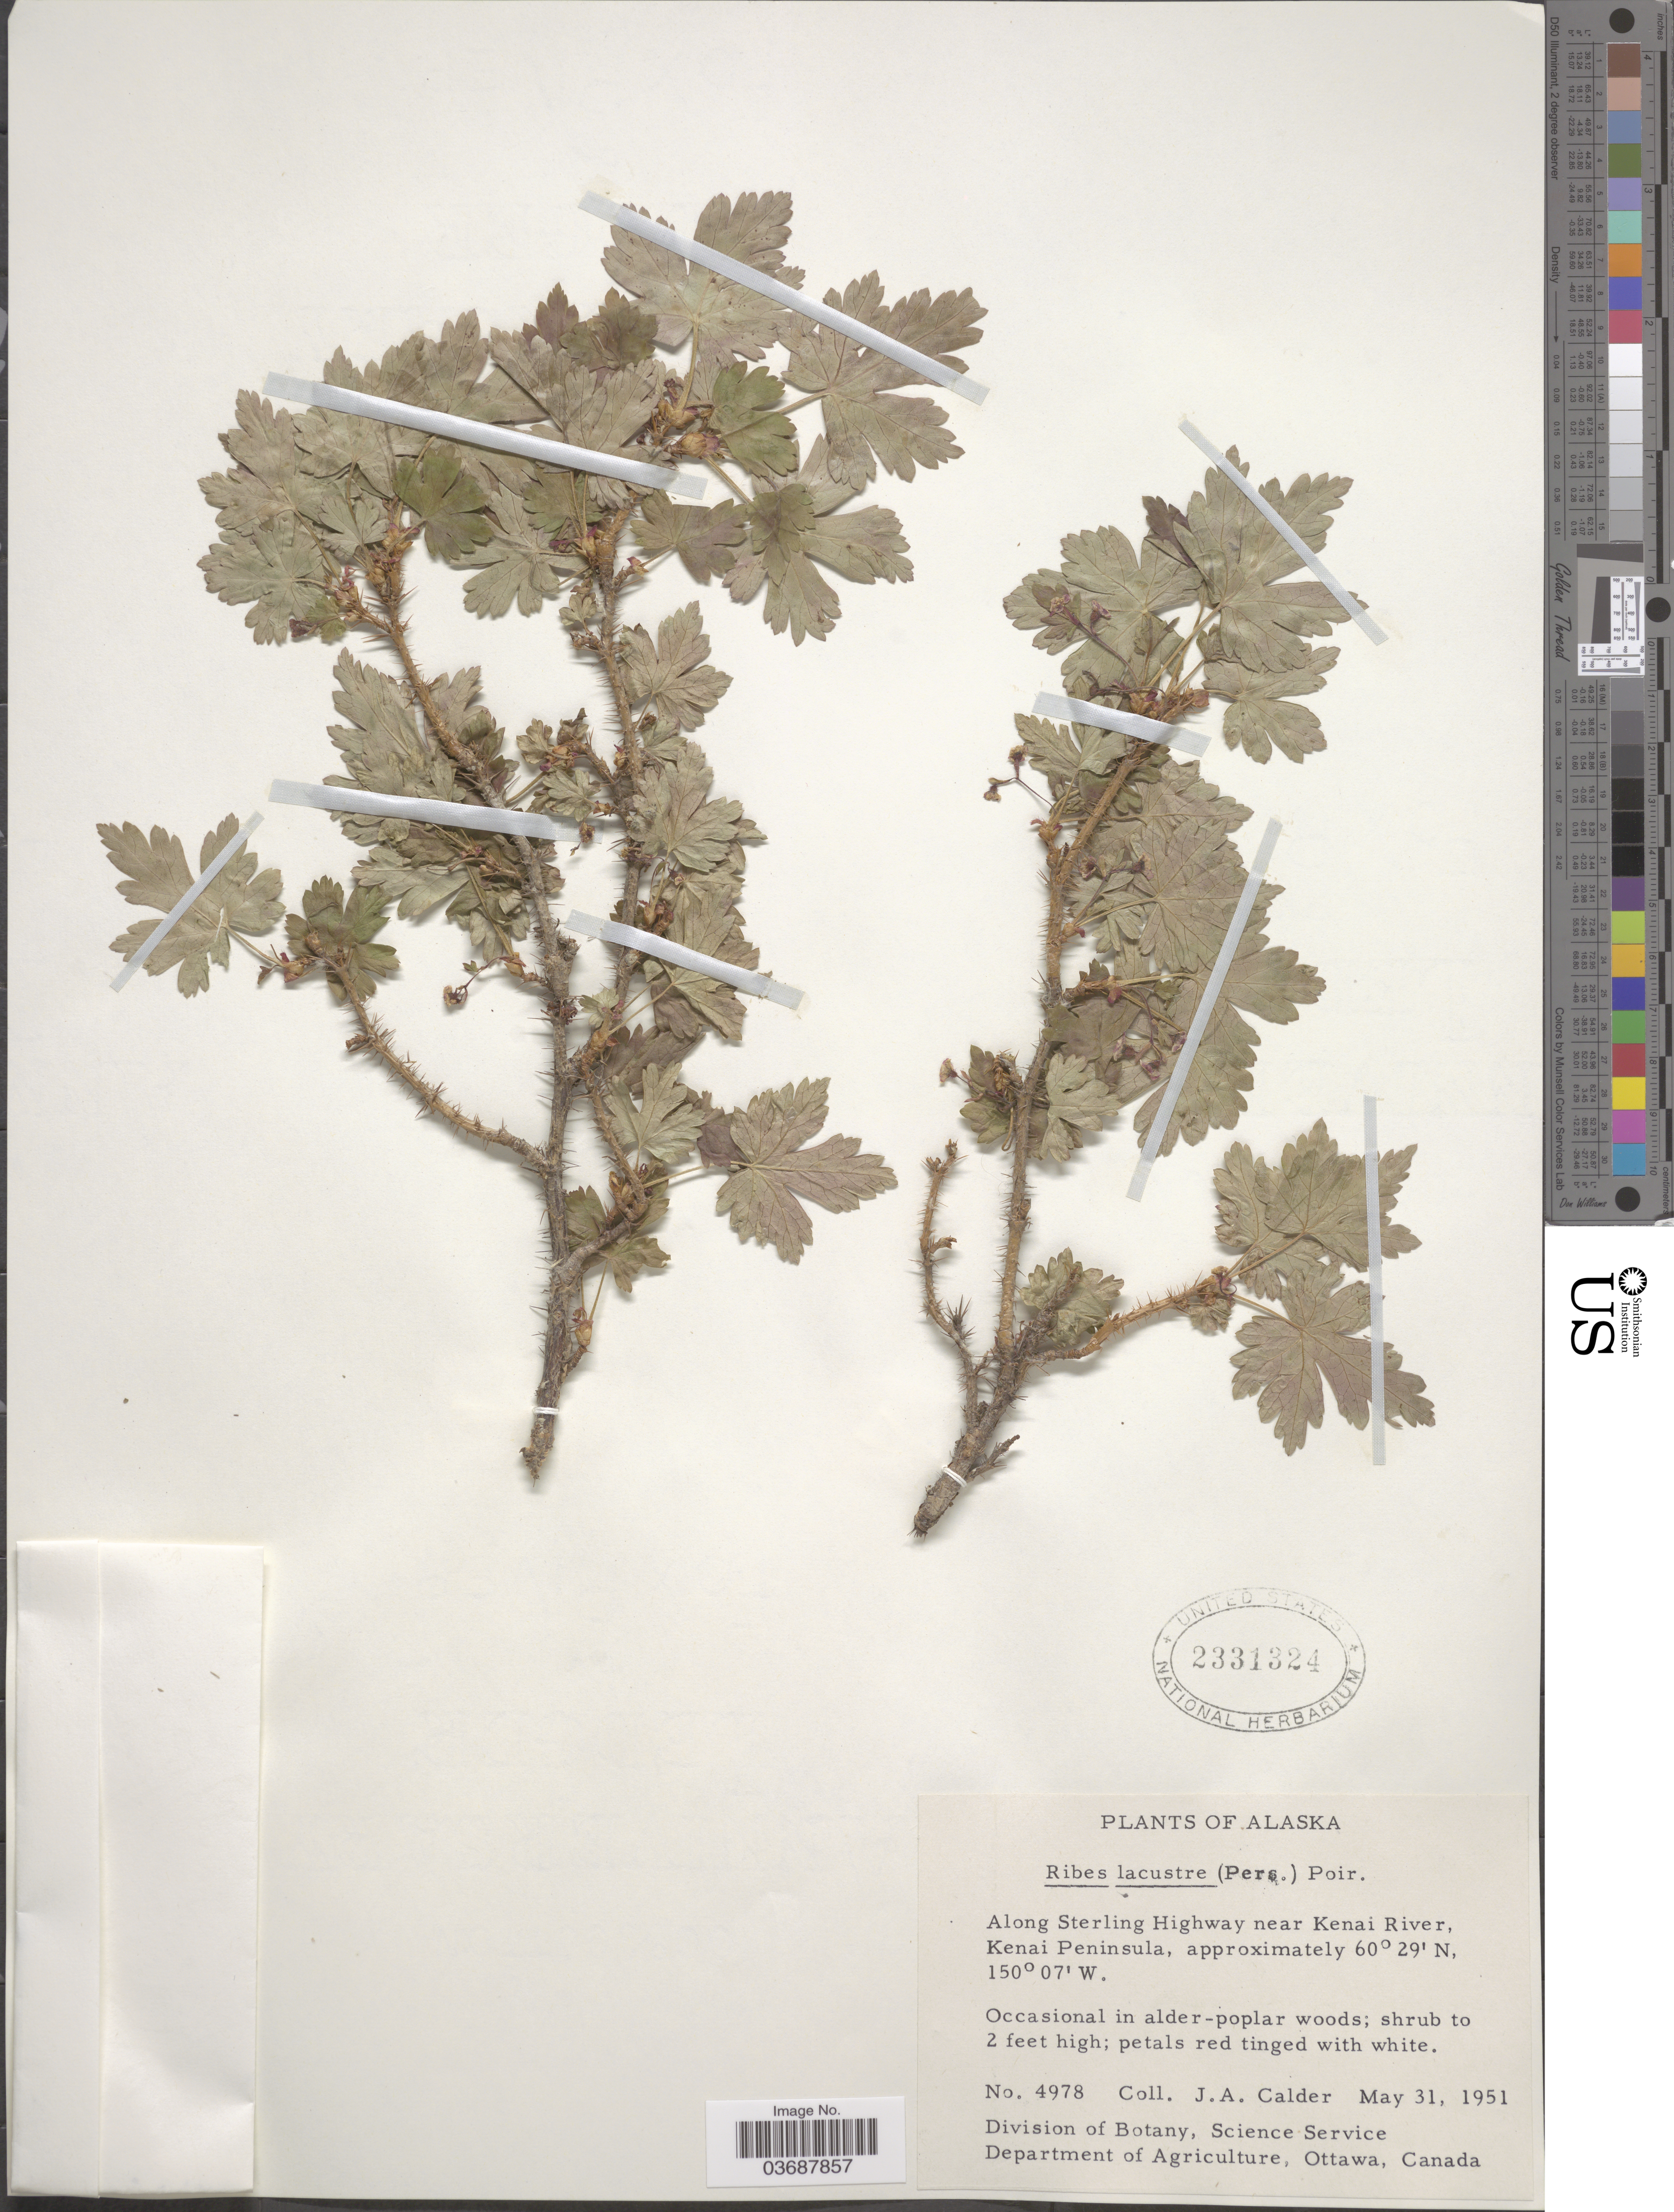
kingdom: Plantae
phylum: Tracheophyta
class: Magnoliopsida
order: Saxifragales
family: Grossulariaceae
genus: Ribes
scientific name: Ribes lacustre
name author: (Pers.) Poir.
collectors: J. A. Calder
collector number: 4978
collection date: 1951-05-31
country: United States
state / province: Alaska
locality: Along Sterling Highway near Kenai River, Kenai Peninsula.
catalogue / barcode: US 2331324